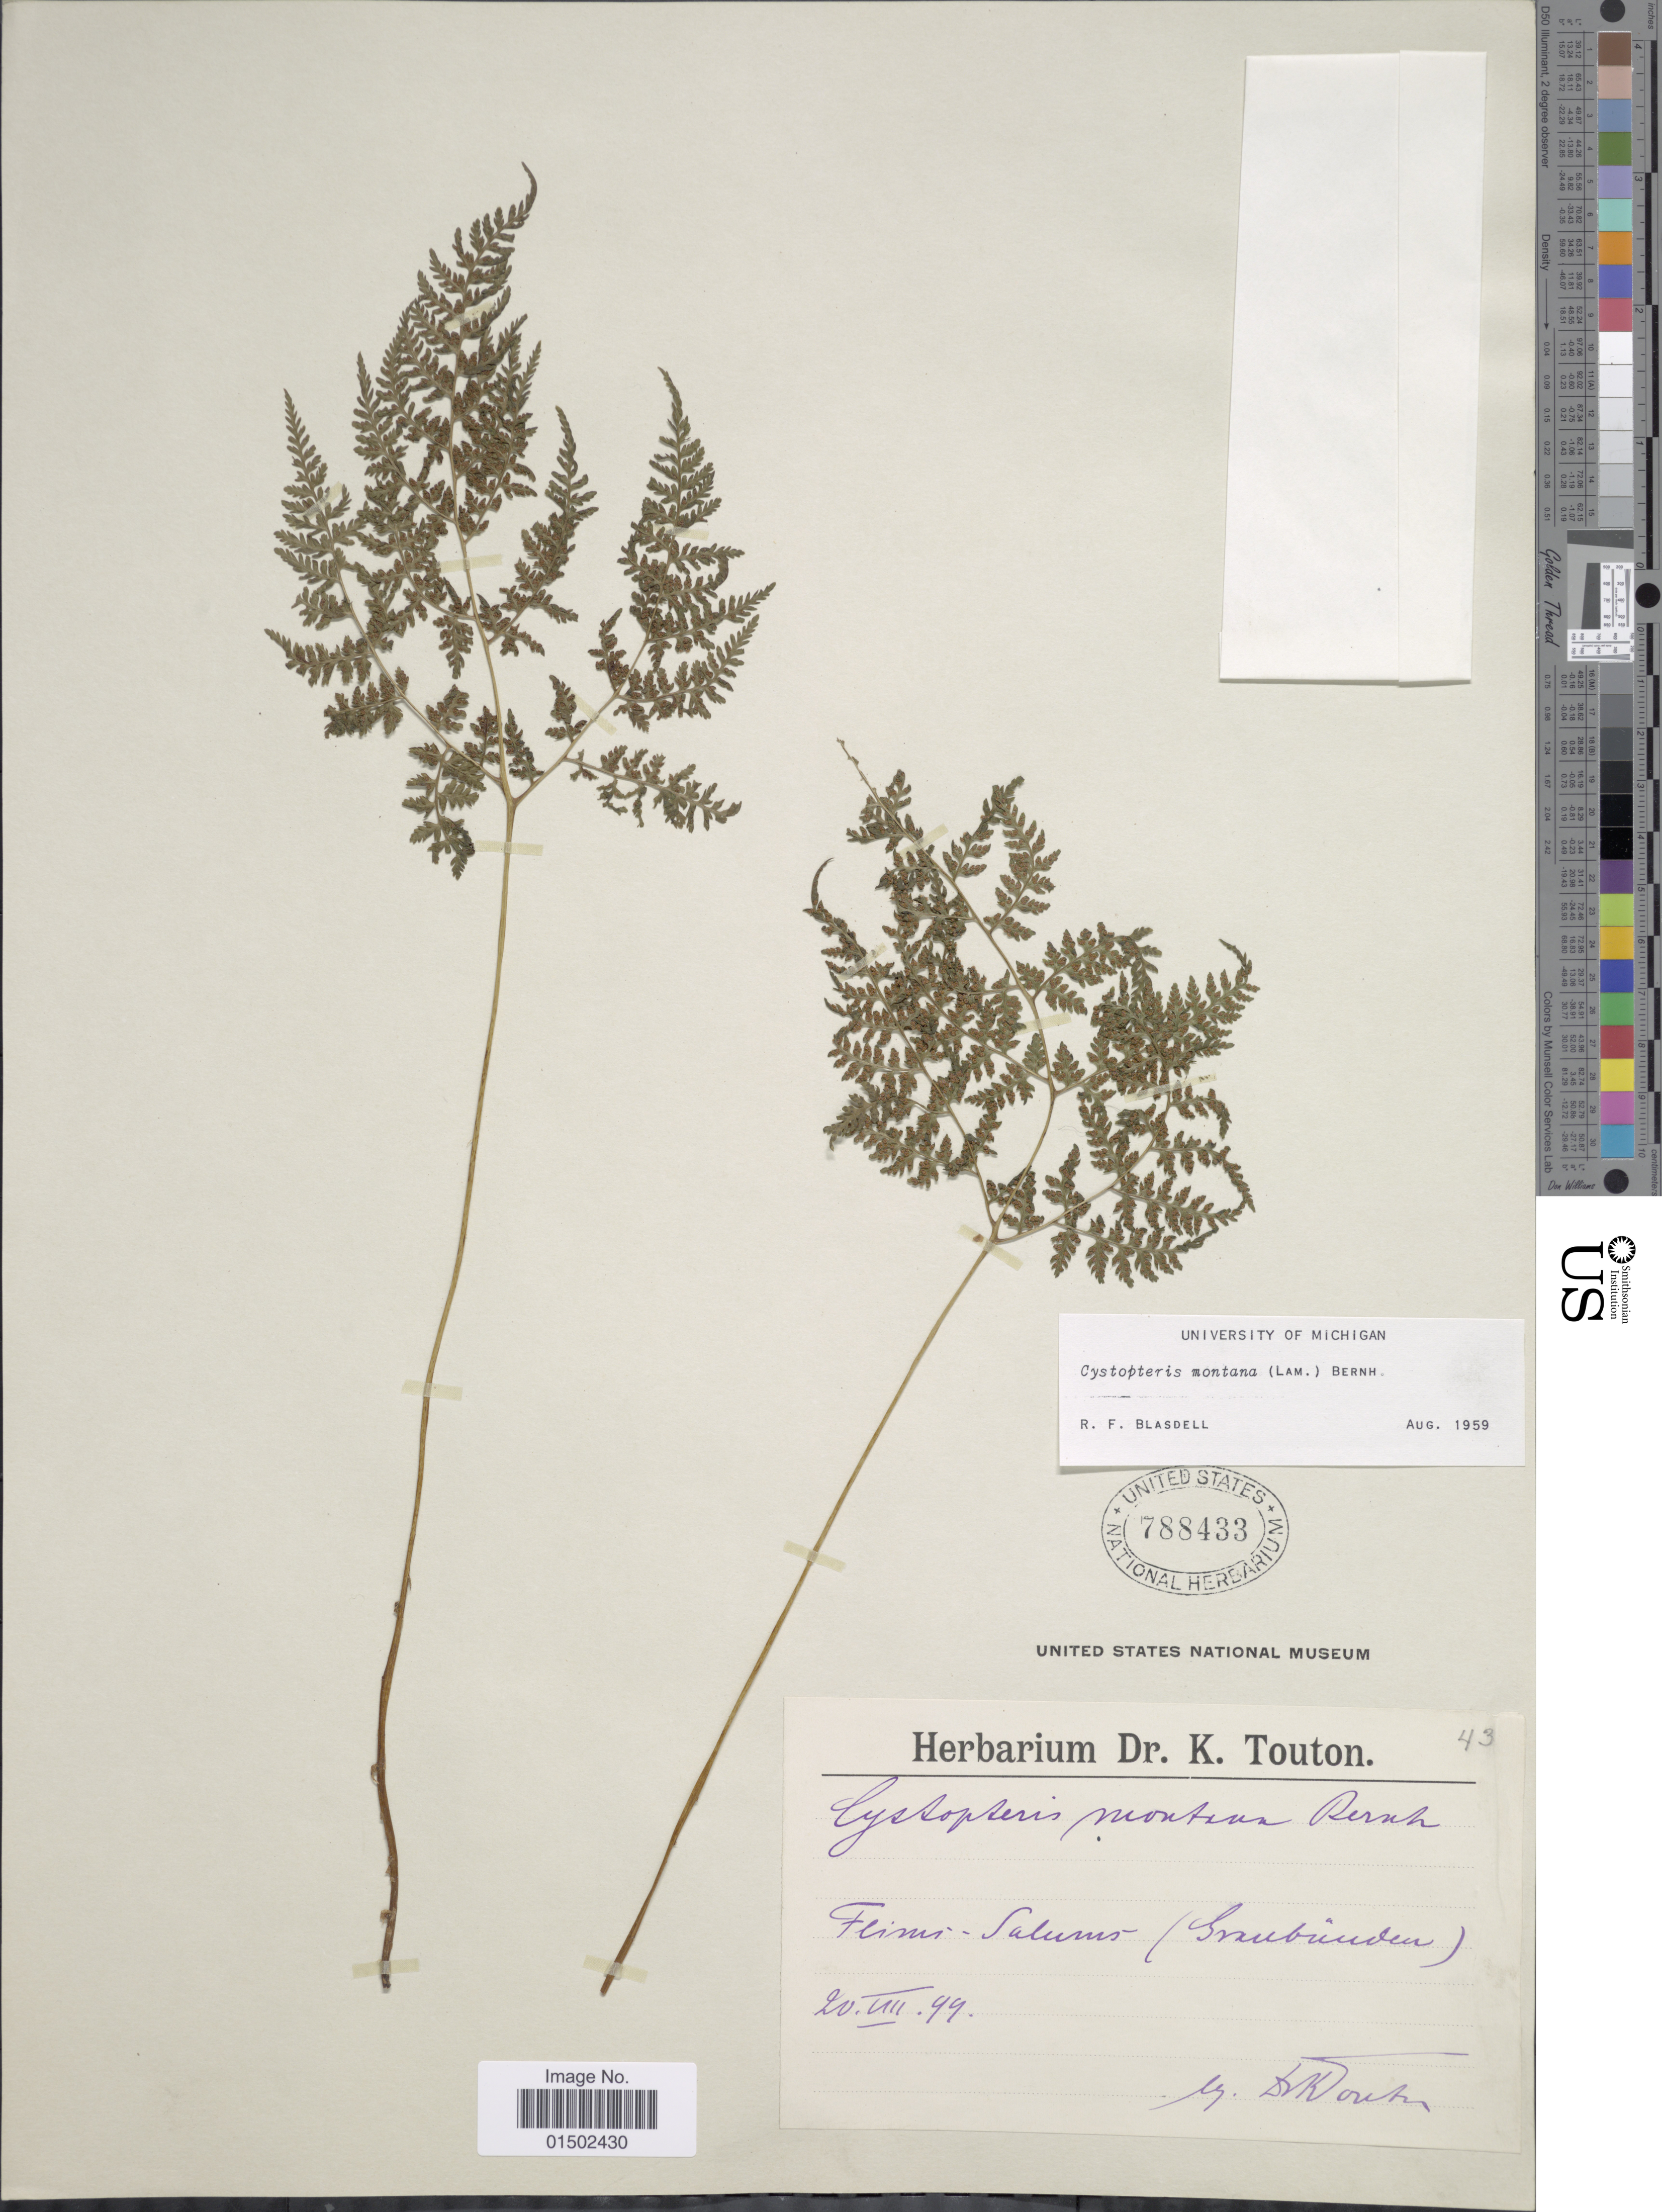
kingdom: Plantae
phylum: Tracheophyta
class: Polypodiopsida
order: Polypodiales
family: Cystopteridaceae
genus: Cystopteris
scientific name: Cystopteris montana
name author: (Lam.) Desv.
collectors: K. Touton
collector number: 43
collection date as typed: Transcribed d/m/y: 20/8/44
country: Switzerland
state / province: Graubunden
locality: Feims - Salums (Graubunden)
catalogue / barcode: US 788433